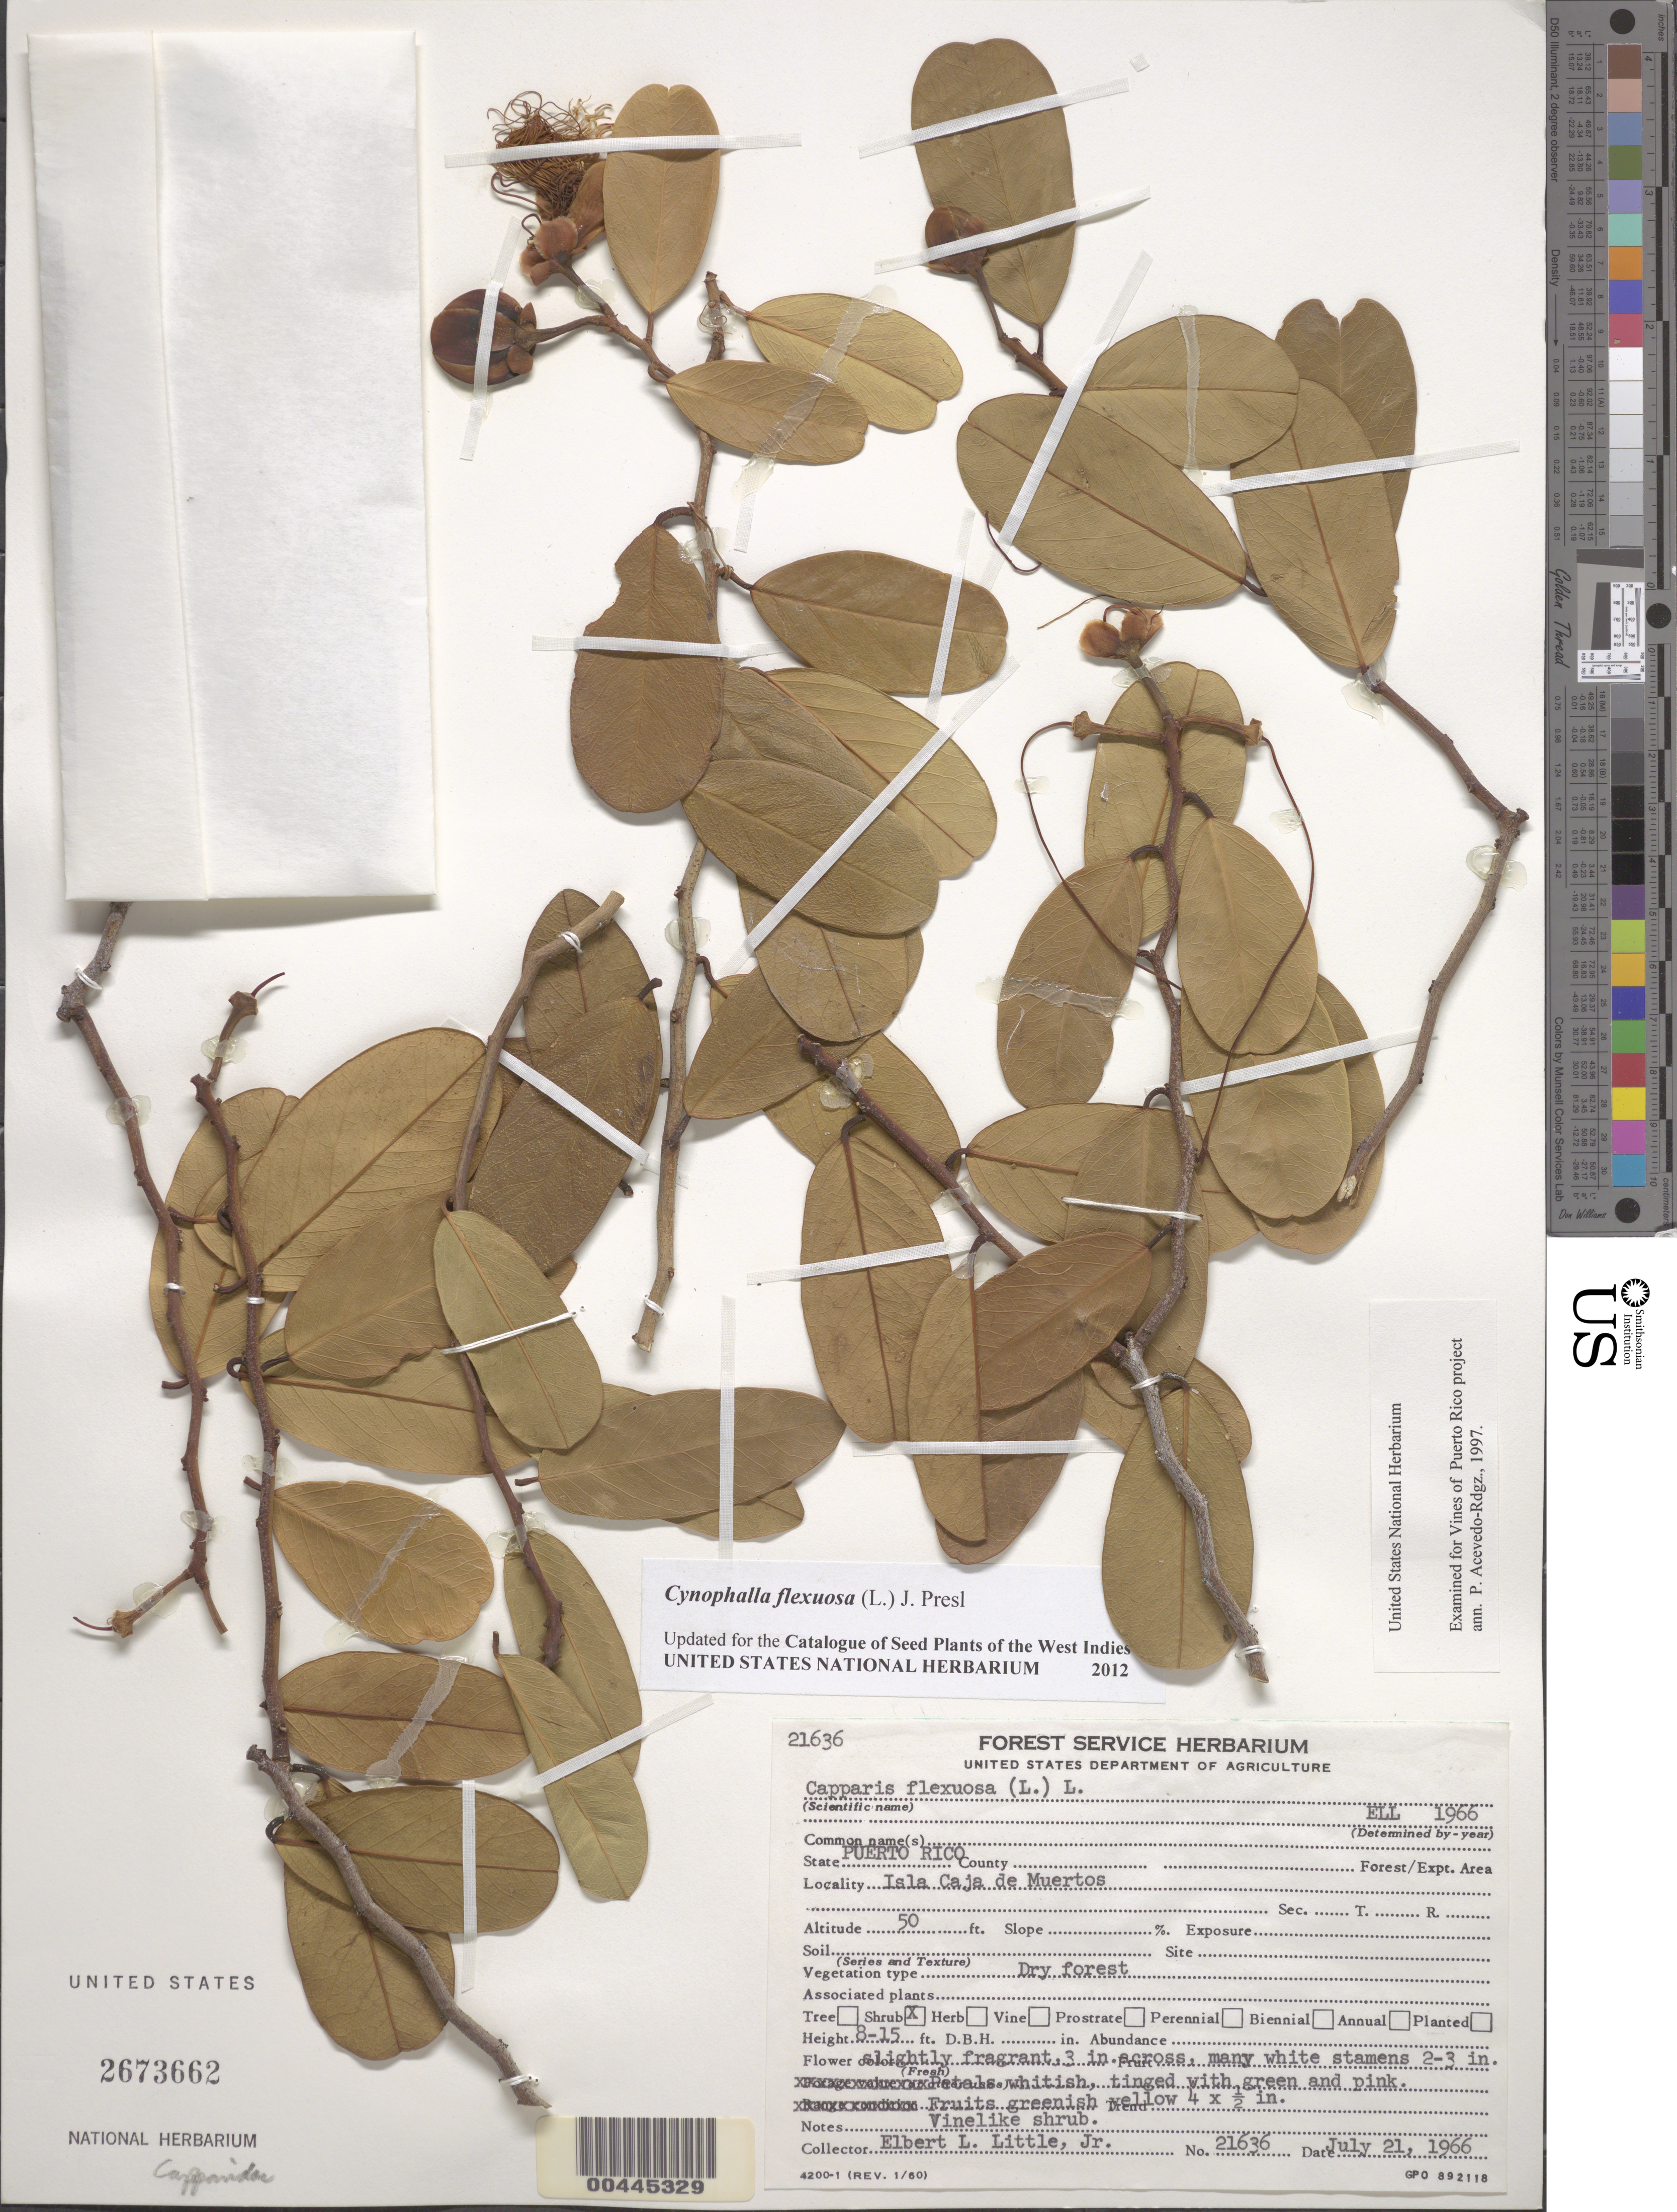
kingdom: Plantae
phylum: Tracheophyta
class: Magnoliopsida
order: Brassicales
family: Capparaceae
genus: Capparis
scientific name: Capparis flexuosa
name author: (L.) L.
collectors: E. L. Little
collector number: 21636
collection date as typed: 21 Jul 1966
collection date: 1966-07-21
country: Puerto Rico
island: Greater Antilles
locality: Isla Caja de Muertos. Dry forest.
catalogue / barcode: US 2673662